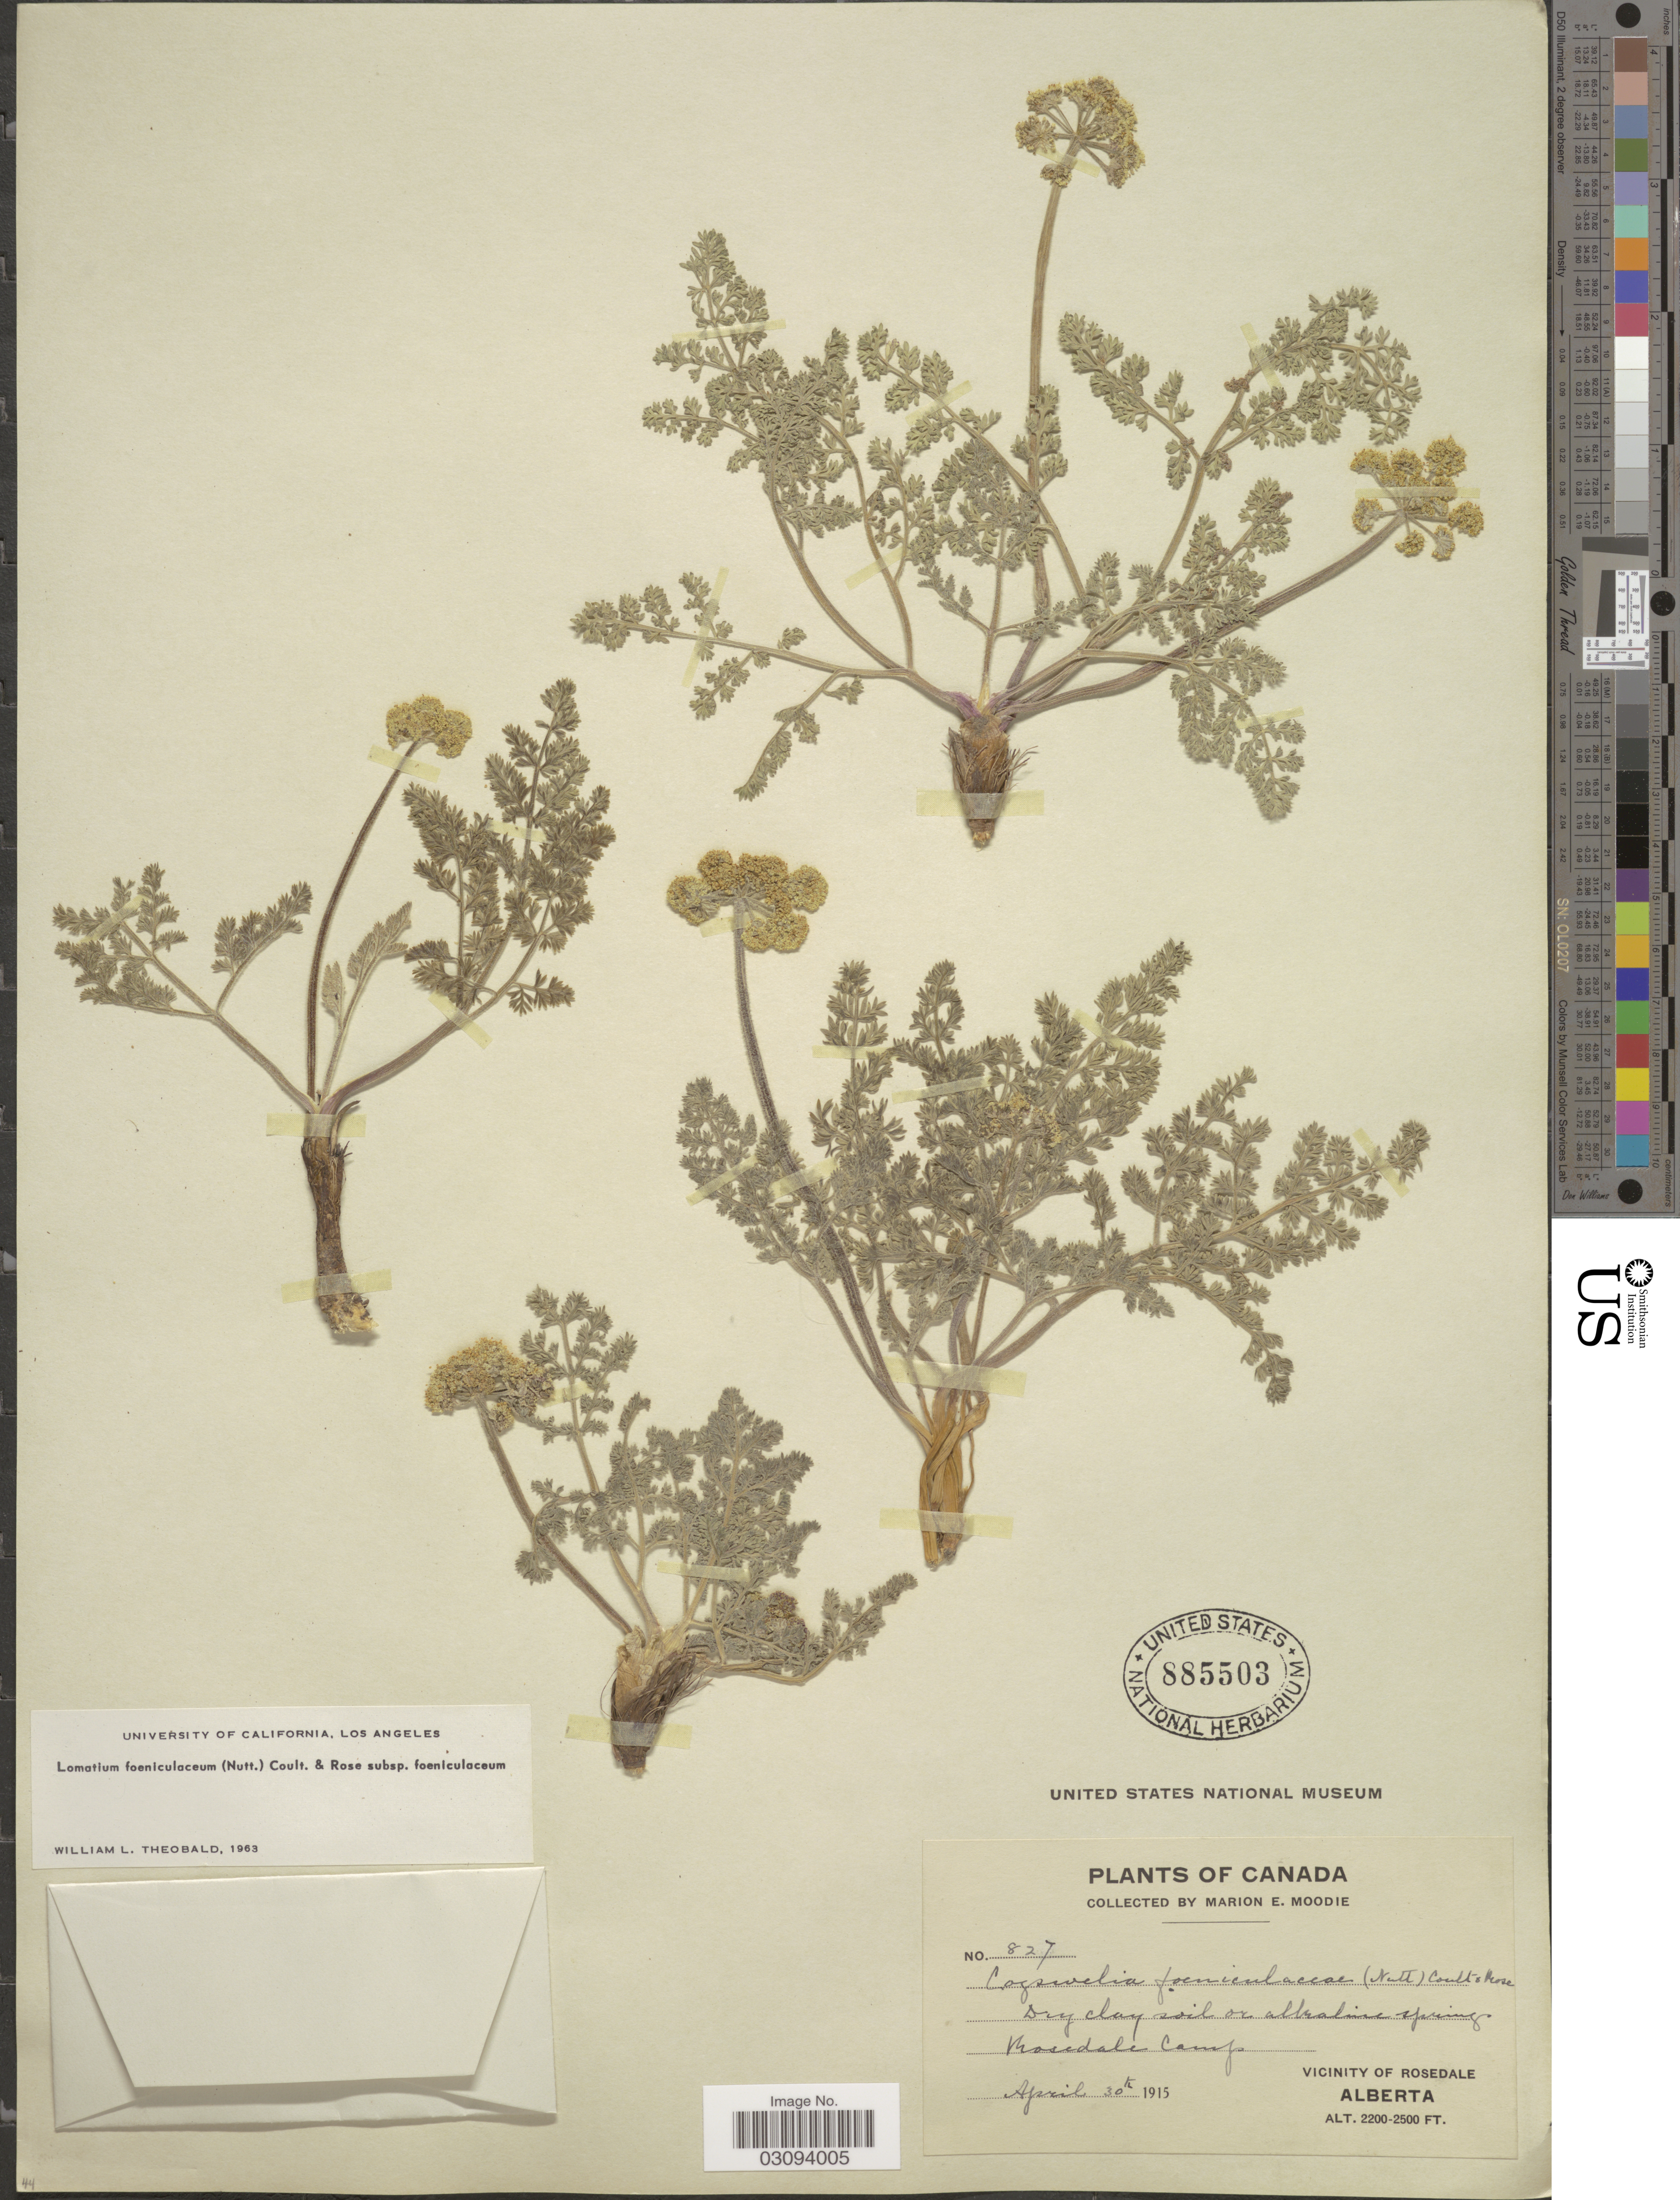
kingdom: Plantae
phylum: Tracheophyta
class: Magnoliopsida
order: Apiales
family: Apiaceae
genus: Lomatium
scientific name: Lomatium foeniculaceum subsp. foeniculaceum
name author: (Nutt.) J.M. Coult. & Rose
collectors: M. E. Moodie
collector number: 827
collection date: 1915-04-30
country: Canada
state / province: Alberta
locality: Vicinity of Rosedale. Rosedale Camp.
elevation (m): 671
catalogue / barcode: US 885503